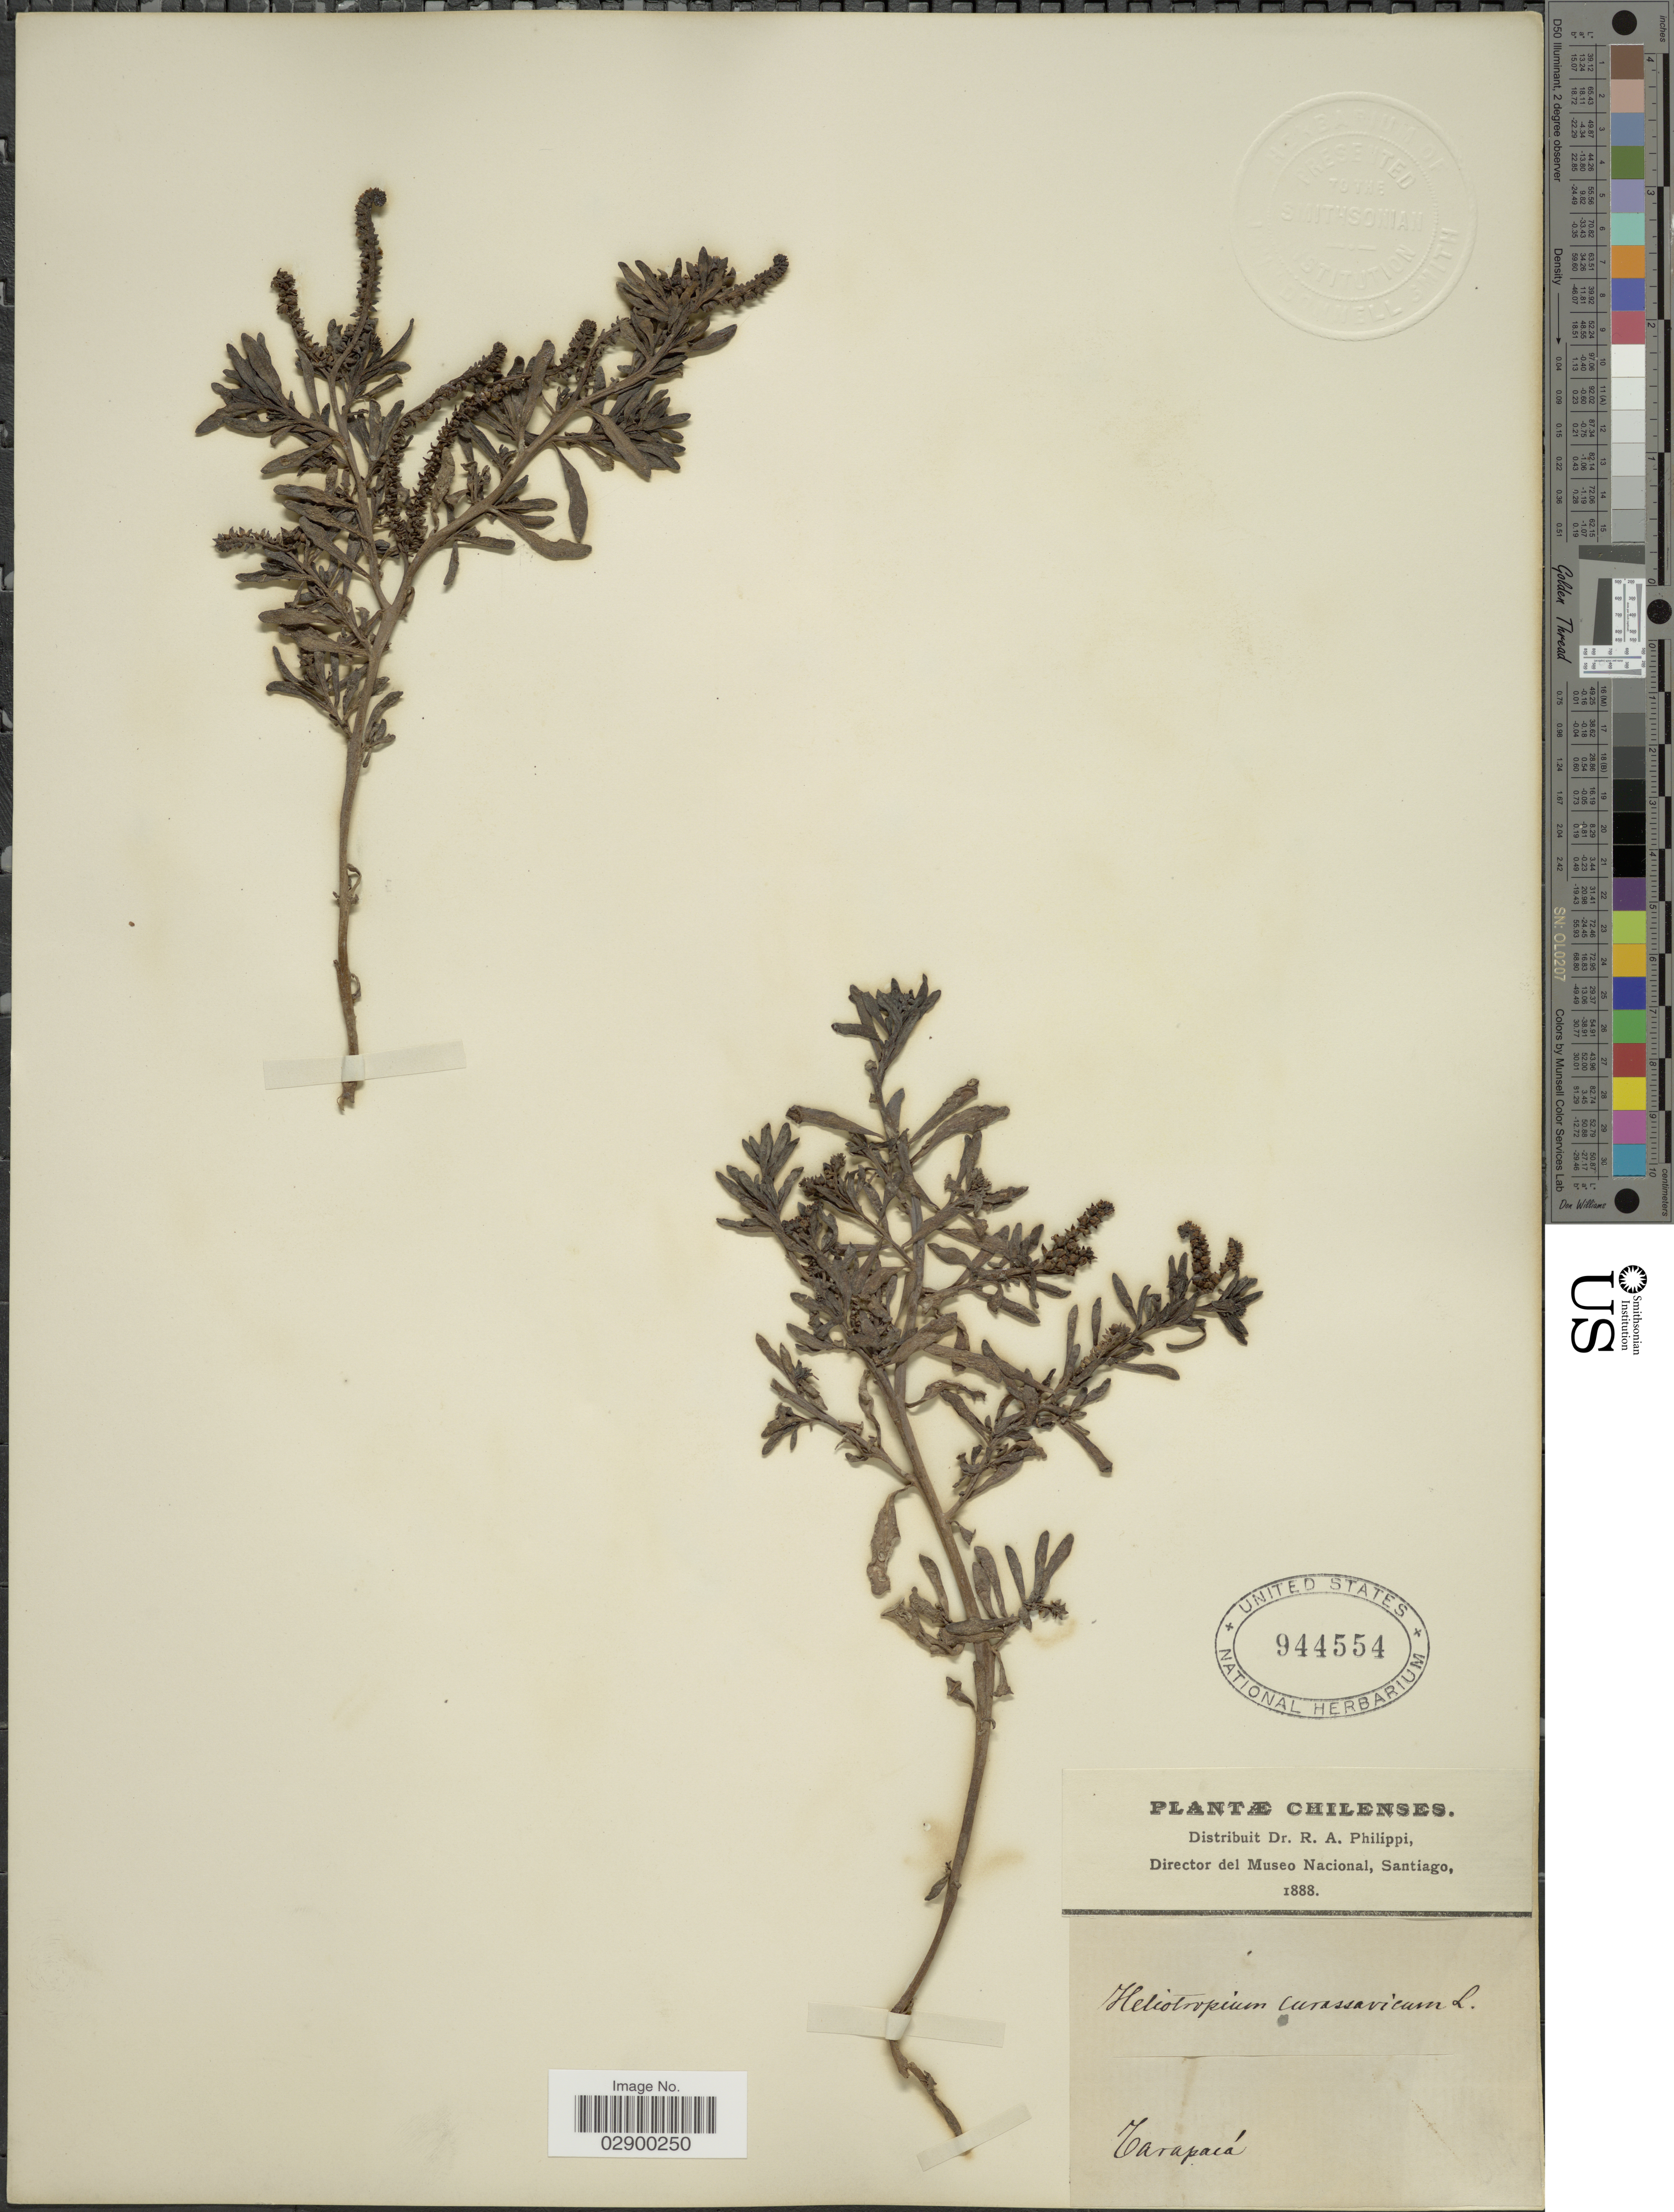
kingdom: Plantae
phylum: Tracheophyta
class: Magnoliopsida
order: Boraginales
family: Heliotropiaceae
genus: Heliotropium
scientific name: Heliotropium curassavicum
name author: L.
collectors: R. A. Philippi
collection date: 1888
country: Chile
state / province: Tarapacá (I)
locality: Tarapacá.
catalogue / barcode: US 944554